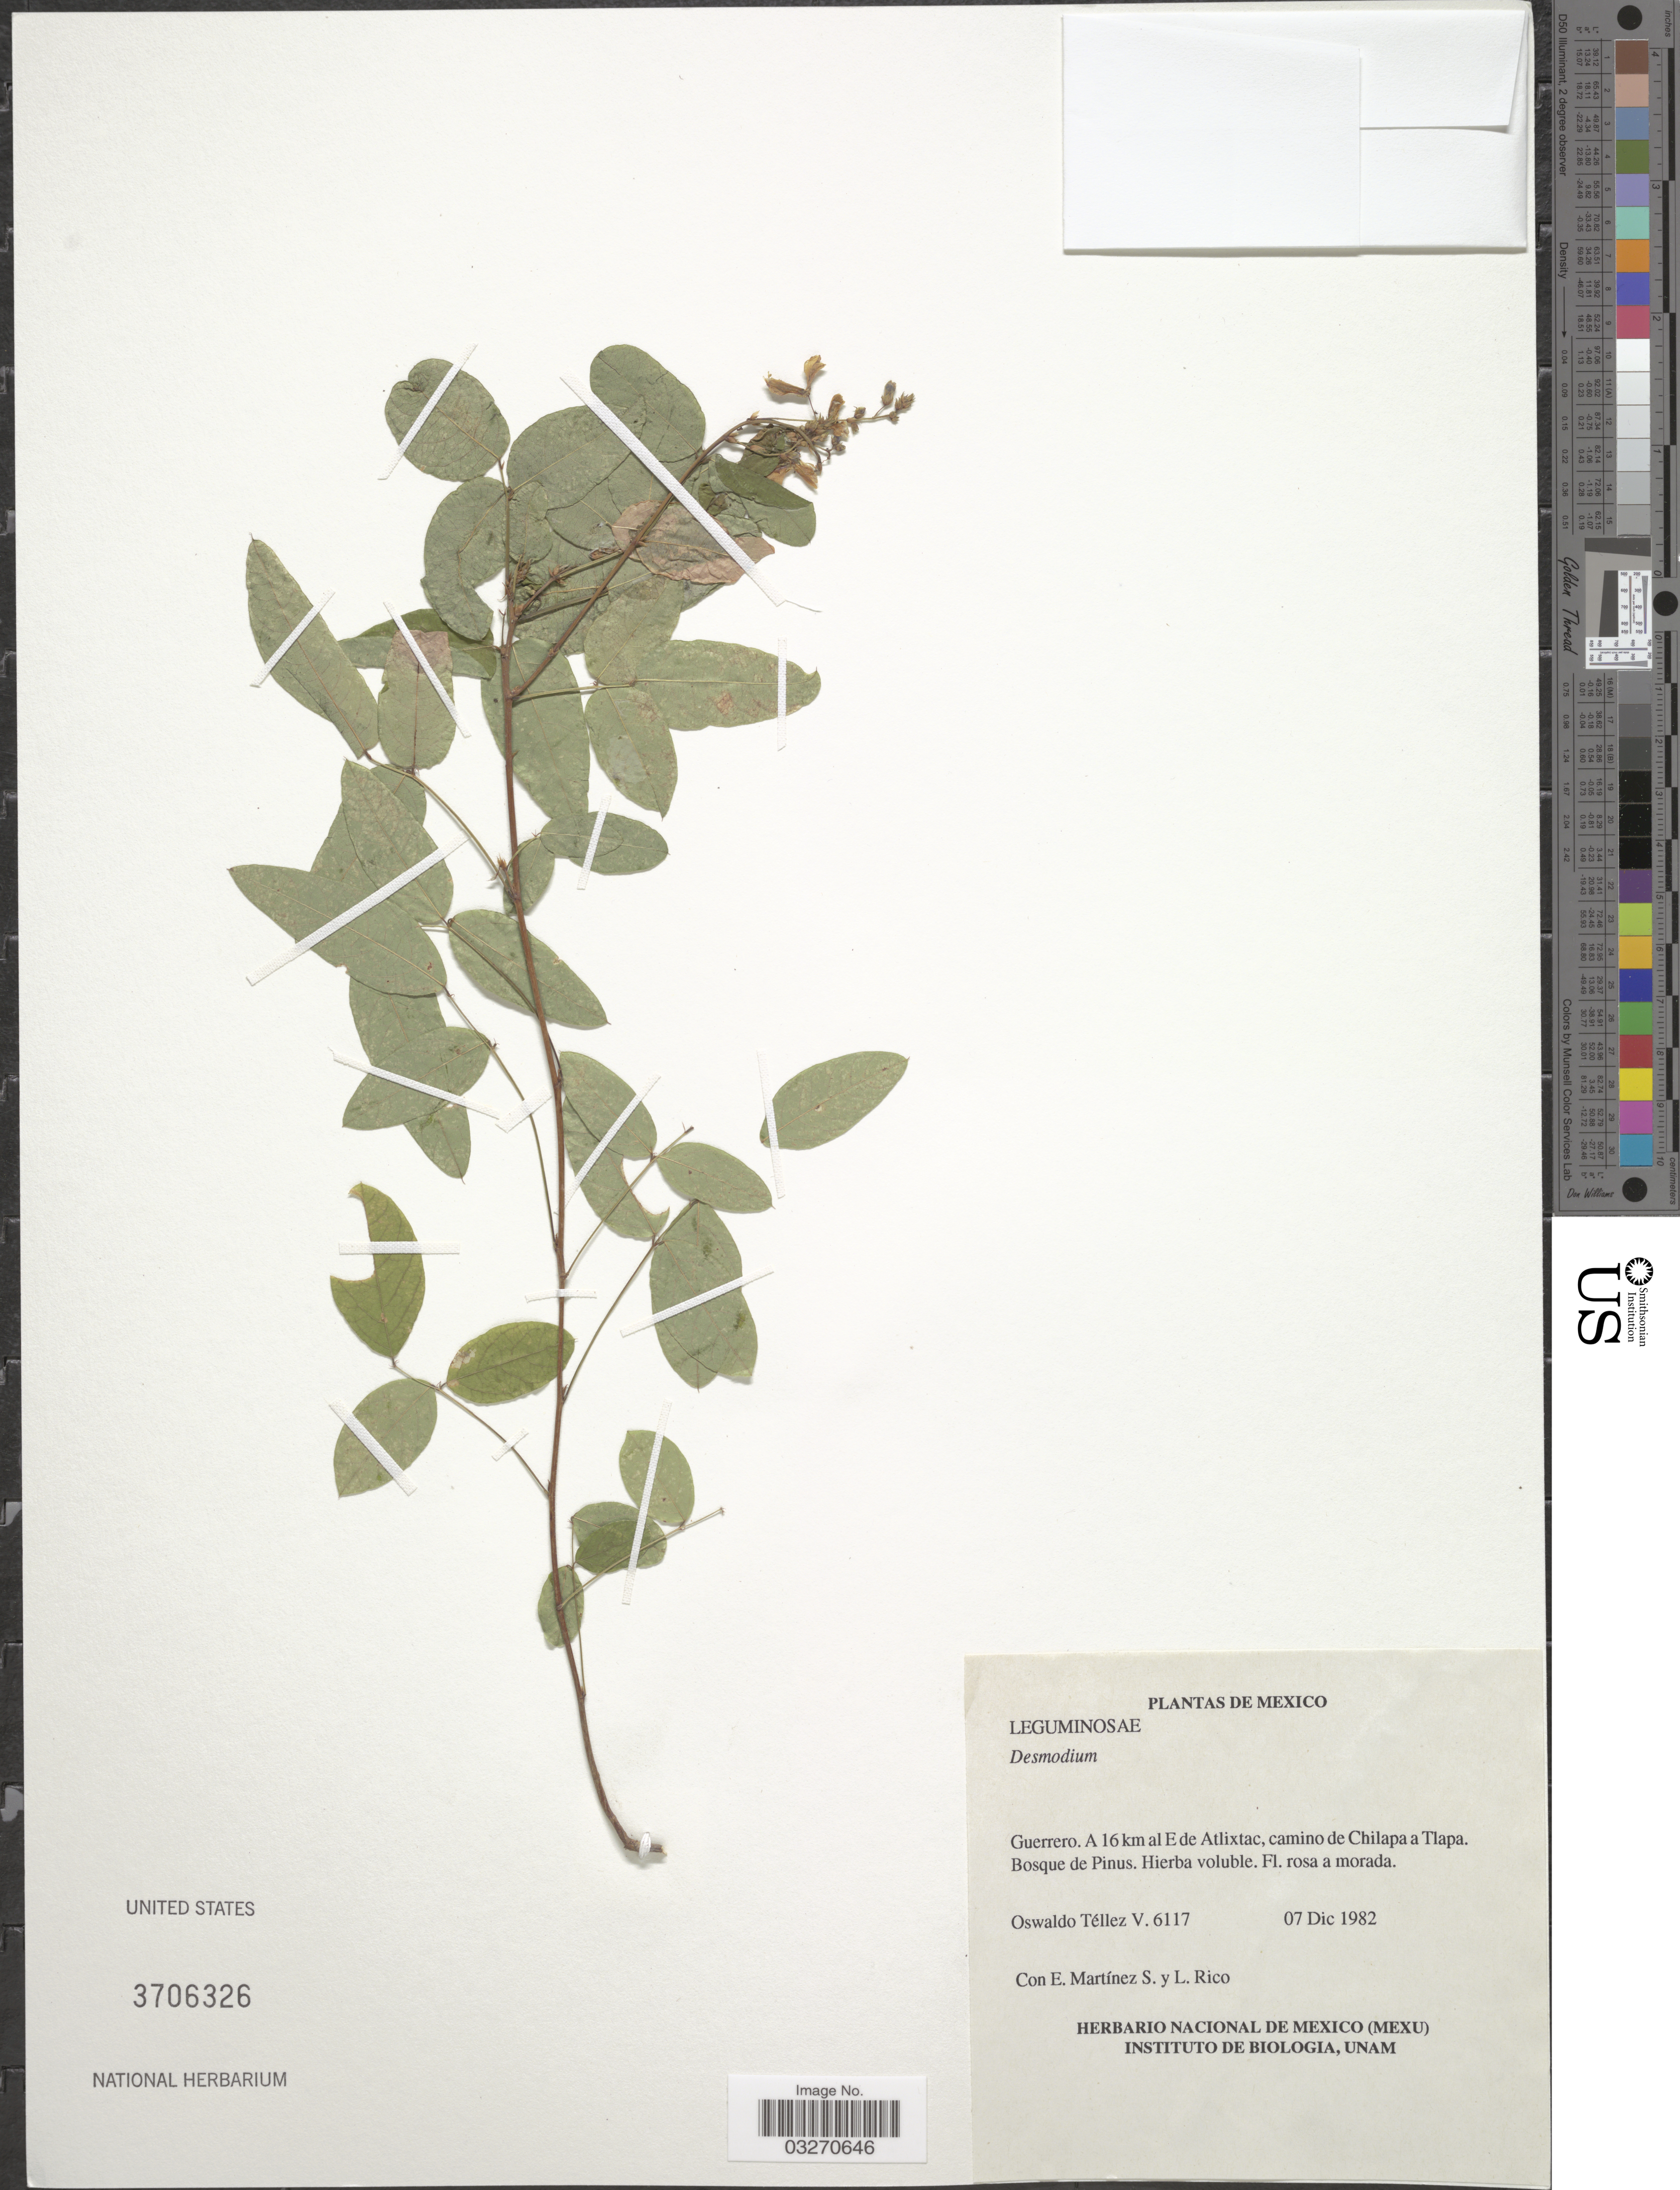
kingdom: Plantae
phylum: Tracheophyta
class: Magnoliopsida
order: Fabales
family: Fabaceae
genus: Desmodium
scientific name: Desmodium sp.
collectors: O. Téllez V., E. M. Martínez S. & L. Rico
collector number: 6117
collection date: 1982-12-07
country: Mexico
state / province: Guerrero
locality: A 16 km al E de Atlixtax, camino de Chilapa a Tlapa.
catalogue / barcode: US 3706326